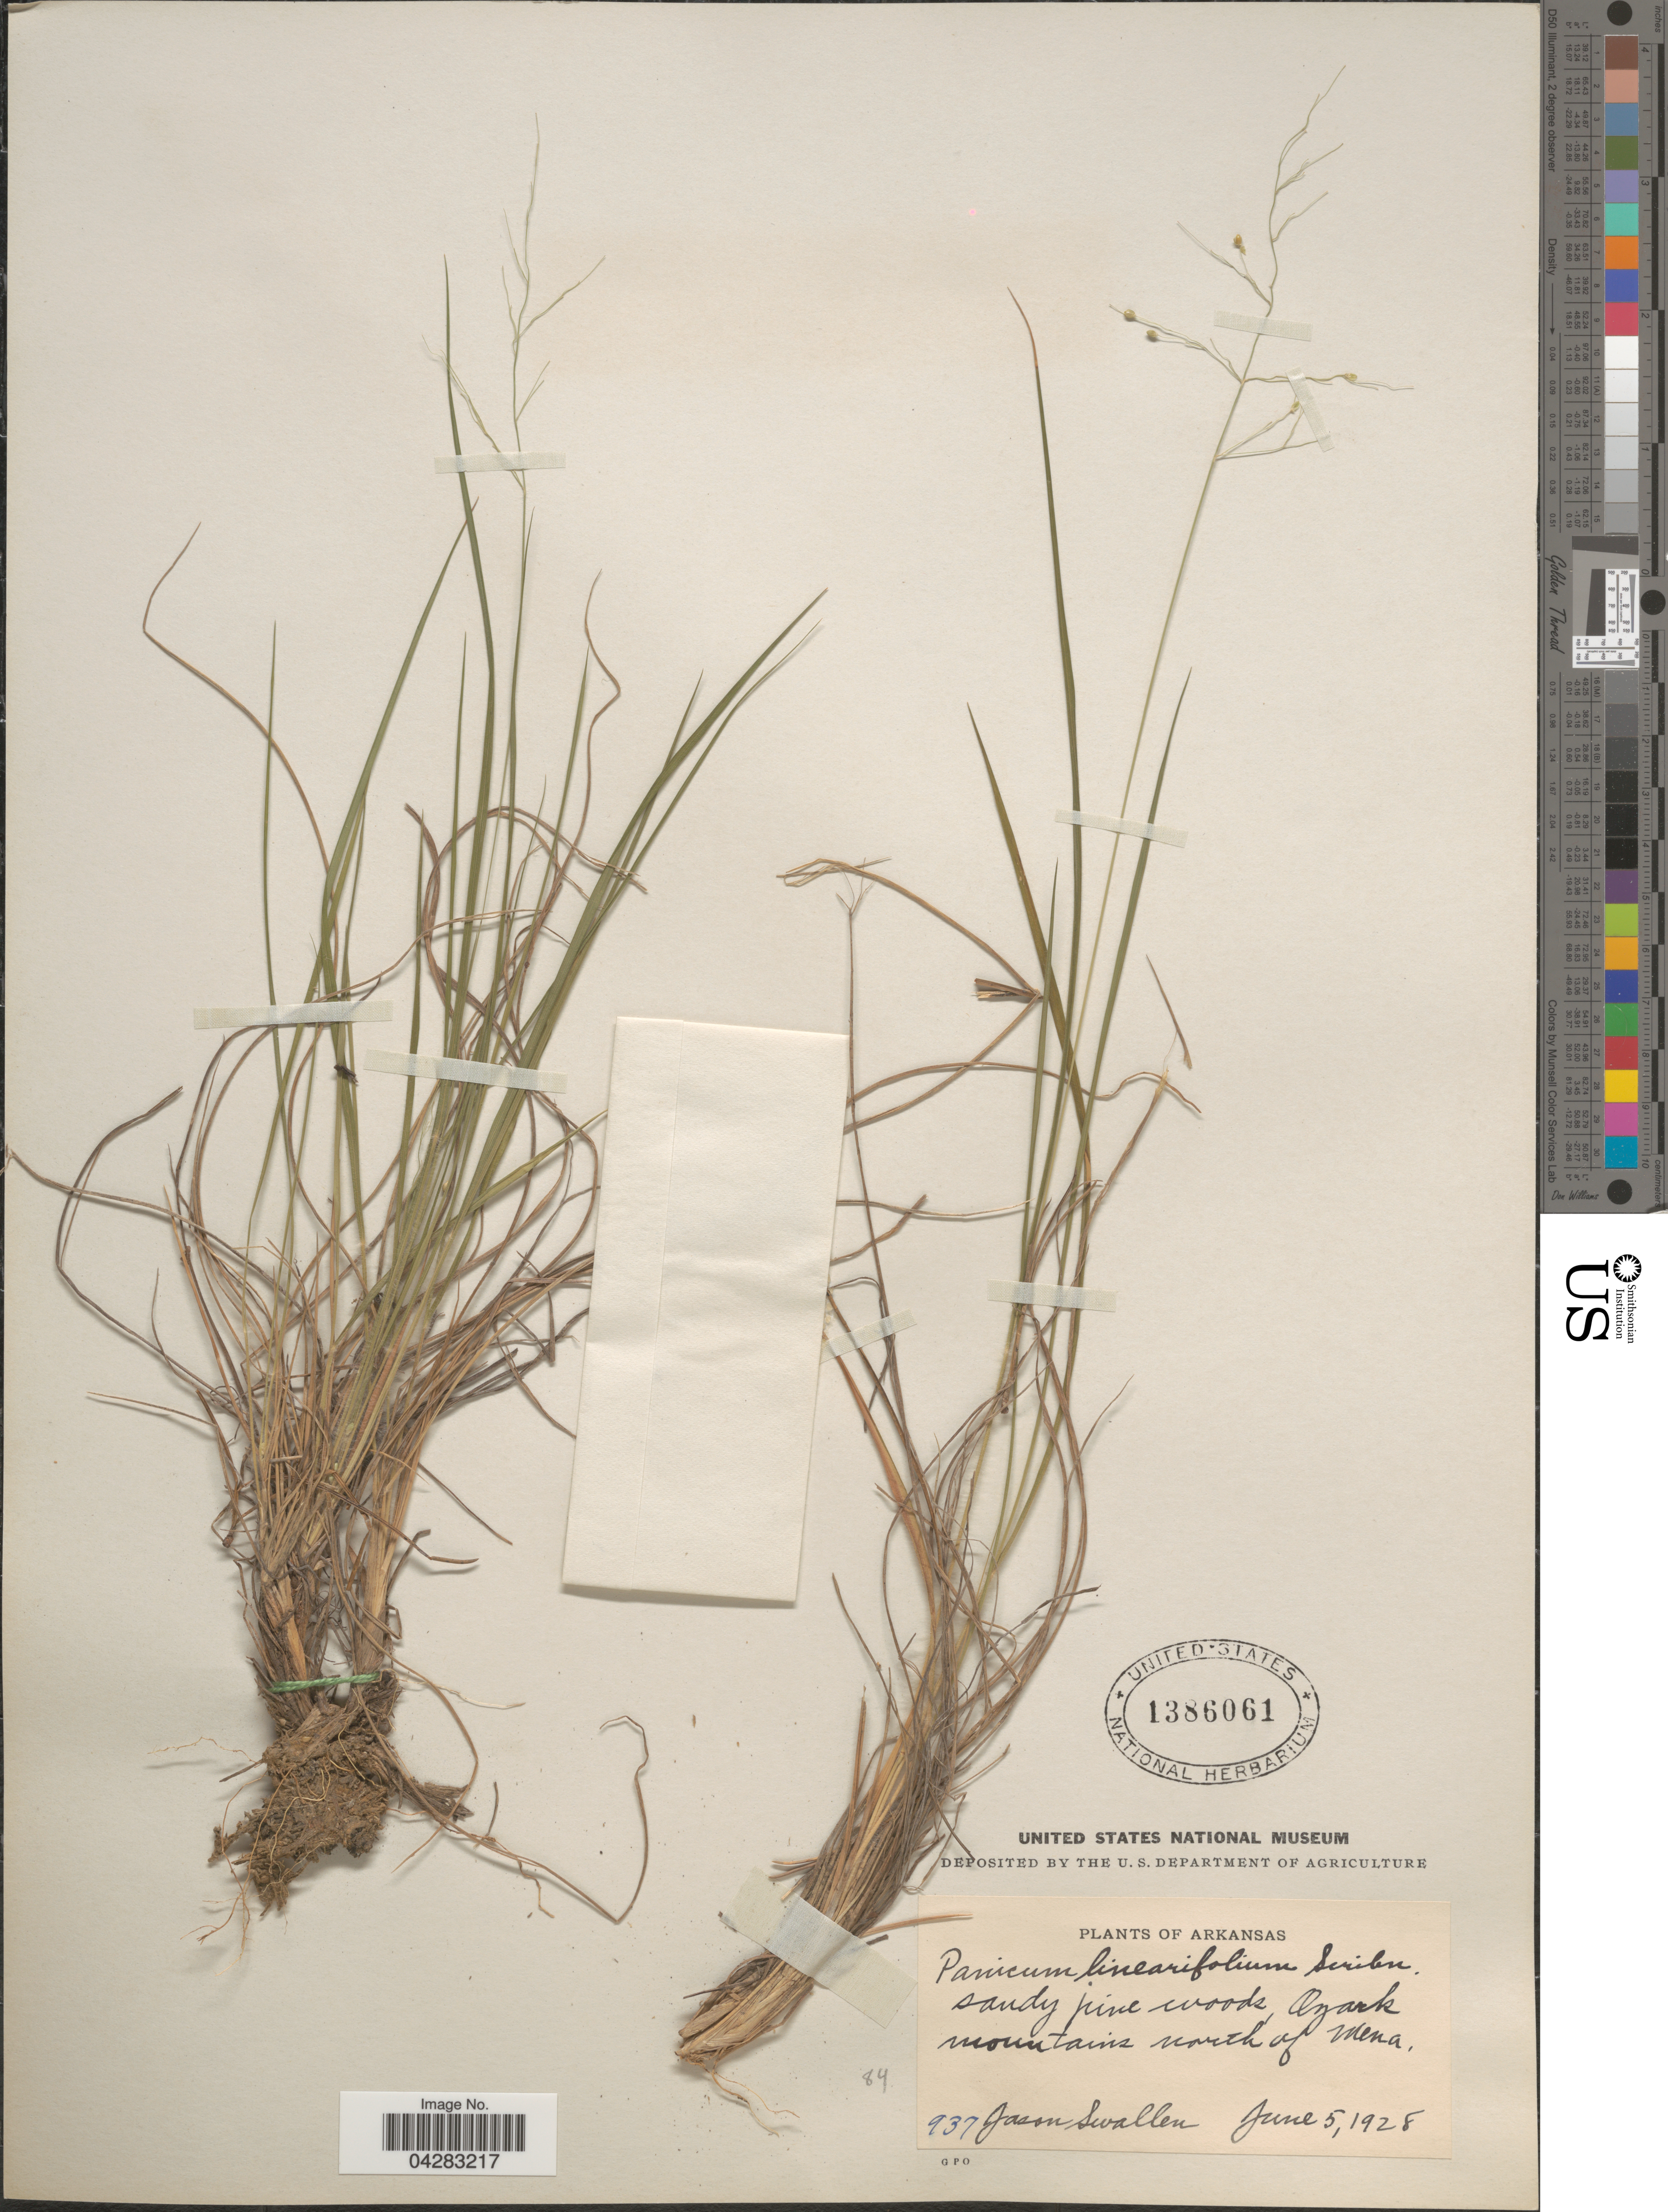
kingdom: Plantae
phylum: Tracheophyta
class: Liliopsida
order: Poales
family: Poaceae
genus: Dichanthelium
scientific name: Dichanthelium linearifolium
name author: (Scribn.) Gould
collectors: J. R. Swallen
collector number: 937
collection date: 1928-06-05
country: United States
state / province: Arkansas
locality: Sandy pine woods Ozark mountains north of Mena.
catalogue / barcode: US 1386061